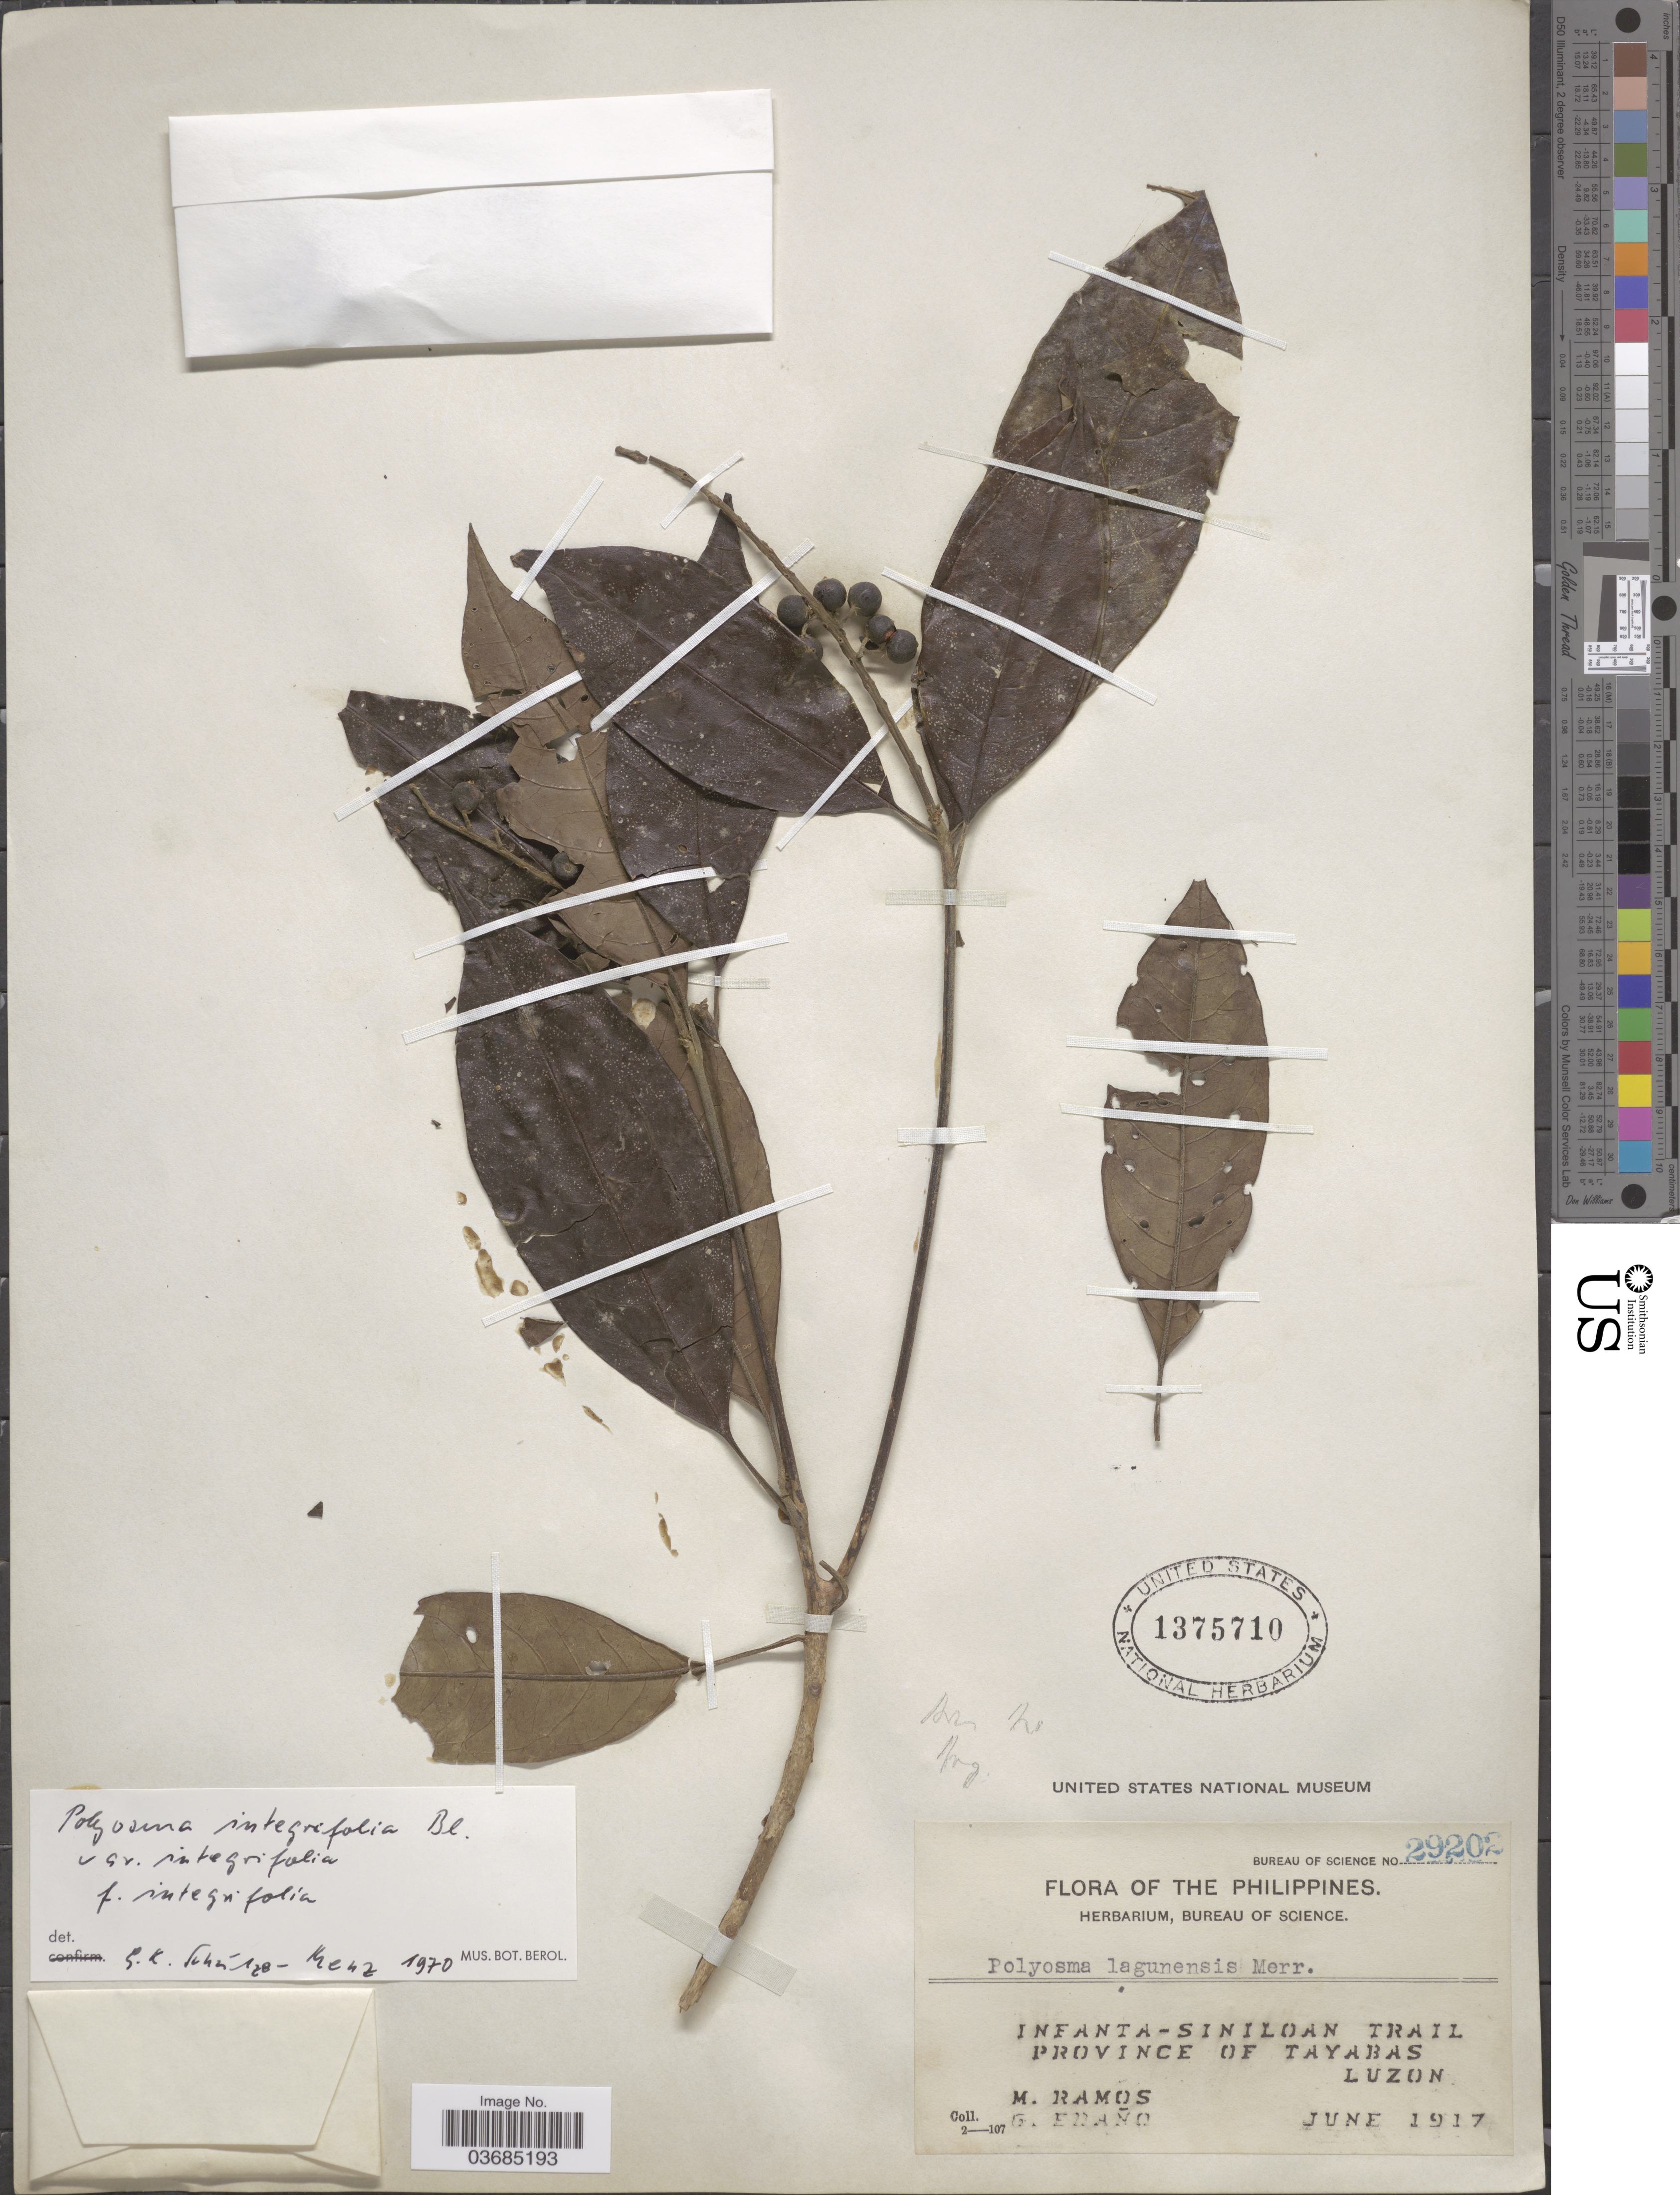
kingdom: Plantae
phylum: Tracheophyta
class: Magnoliopsida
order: Escalloniales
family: Escalloniaceae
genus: Polyosma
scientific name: Polyosma integrifolia var. integrifolia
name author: Blume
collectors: M. Ramos & G. Edaño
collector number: Bureau of Science 29202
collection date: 1917-06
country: Philippines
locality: Infanta - Siniloan trail Province of Tayabas, Luzon.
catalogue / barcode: US 1375710